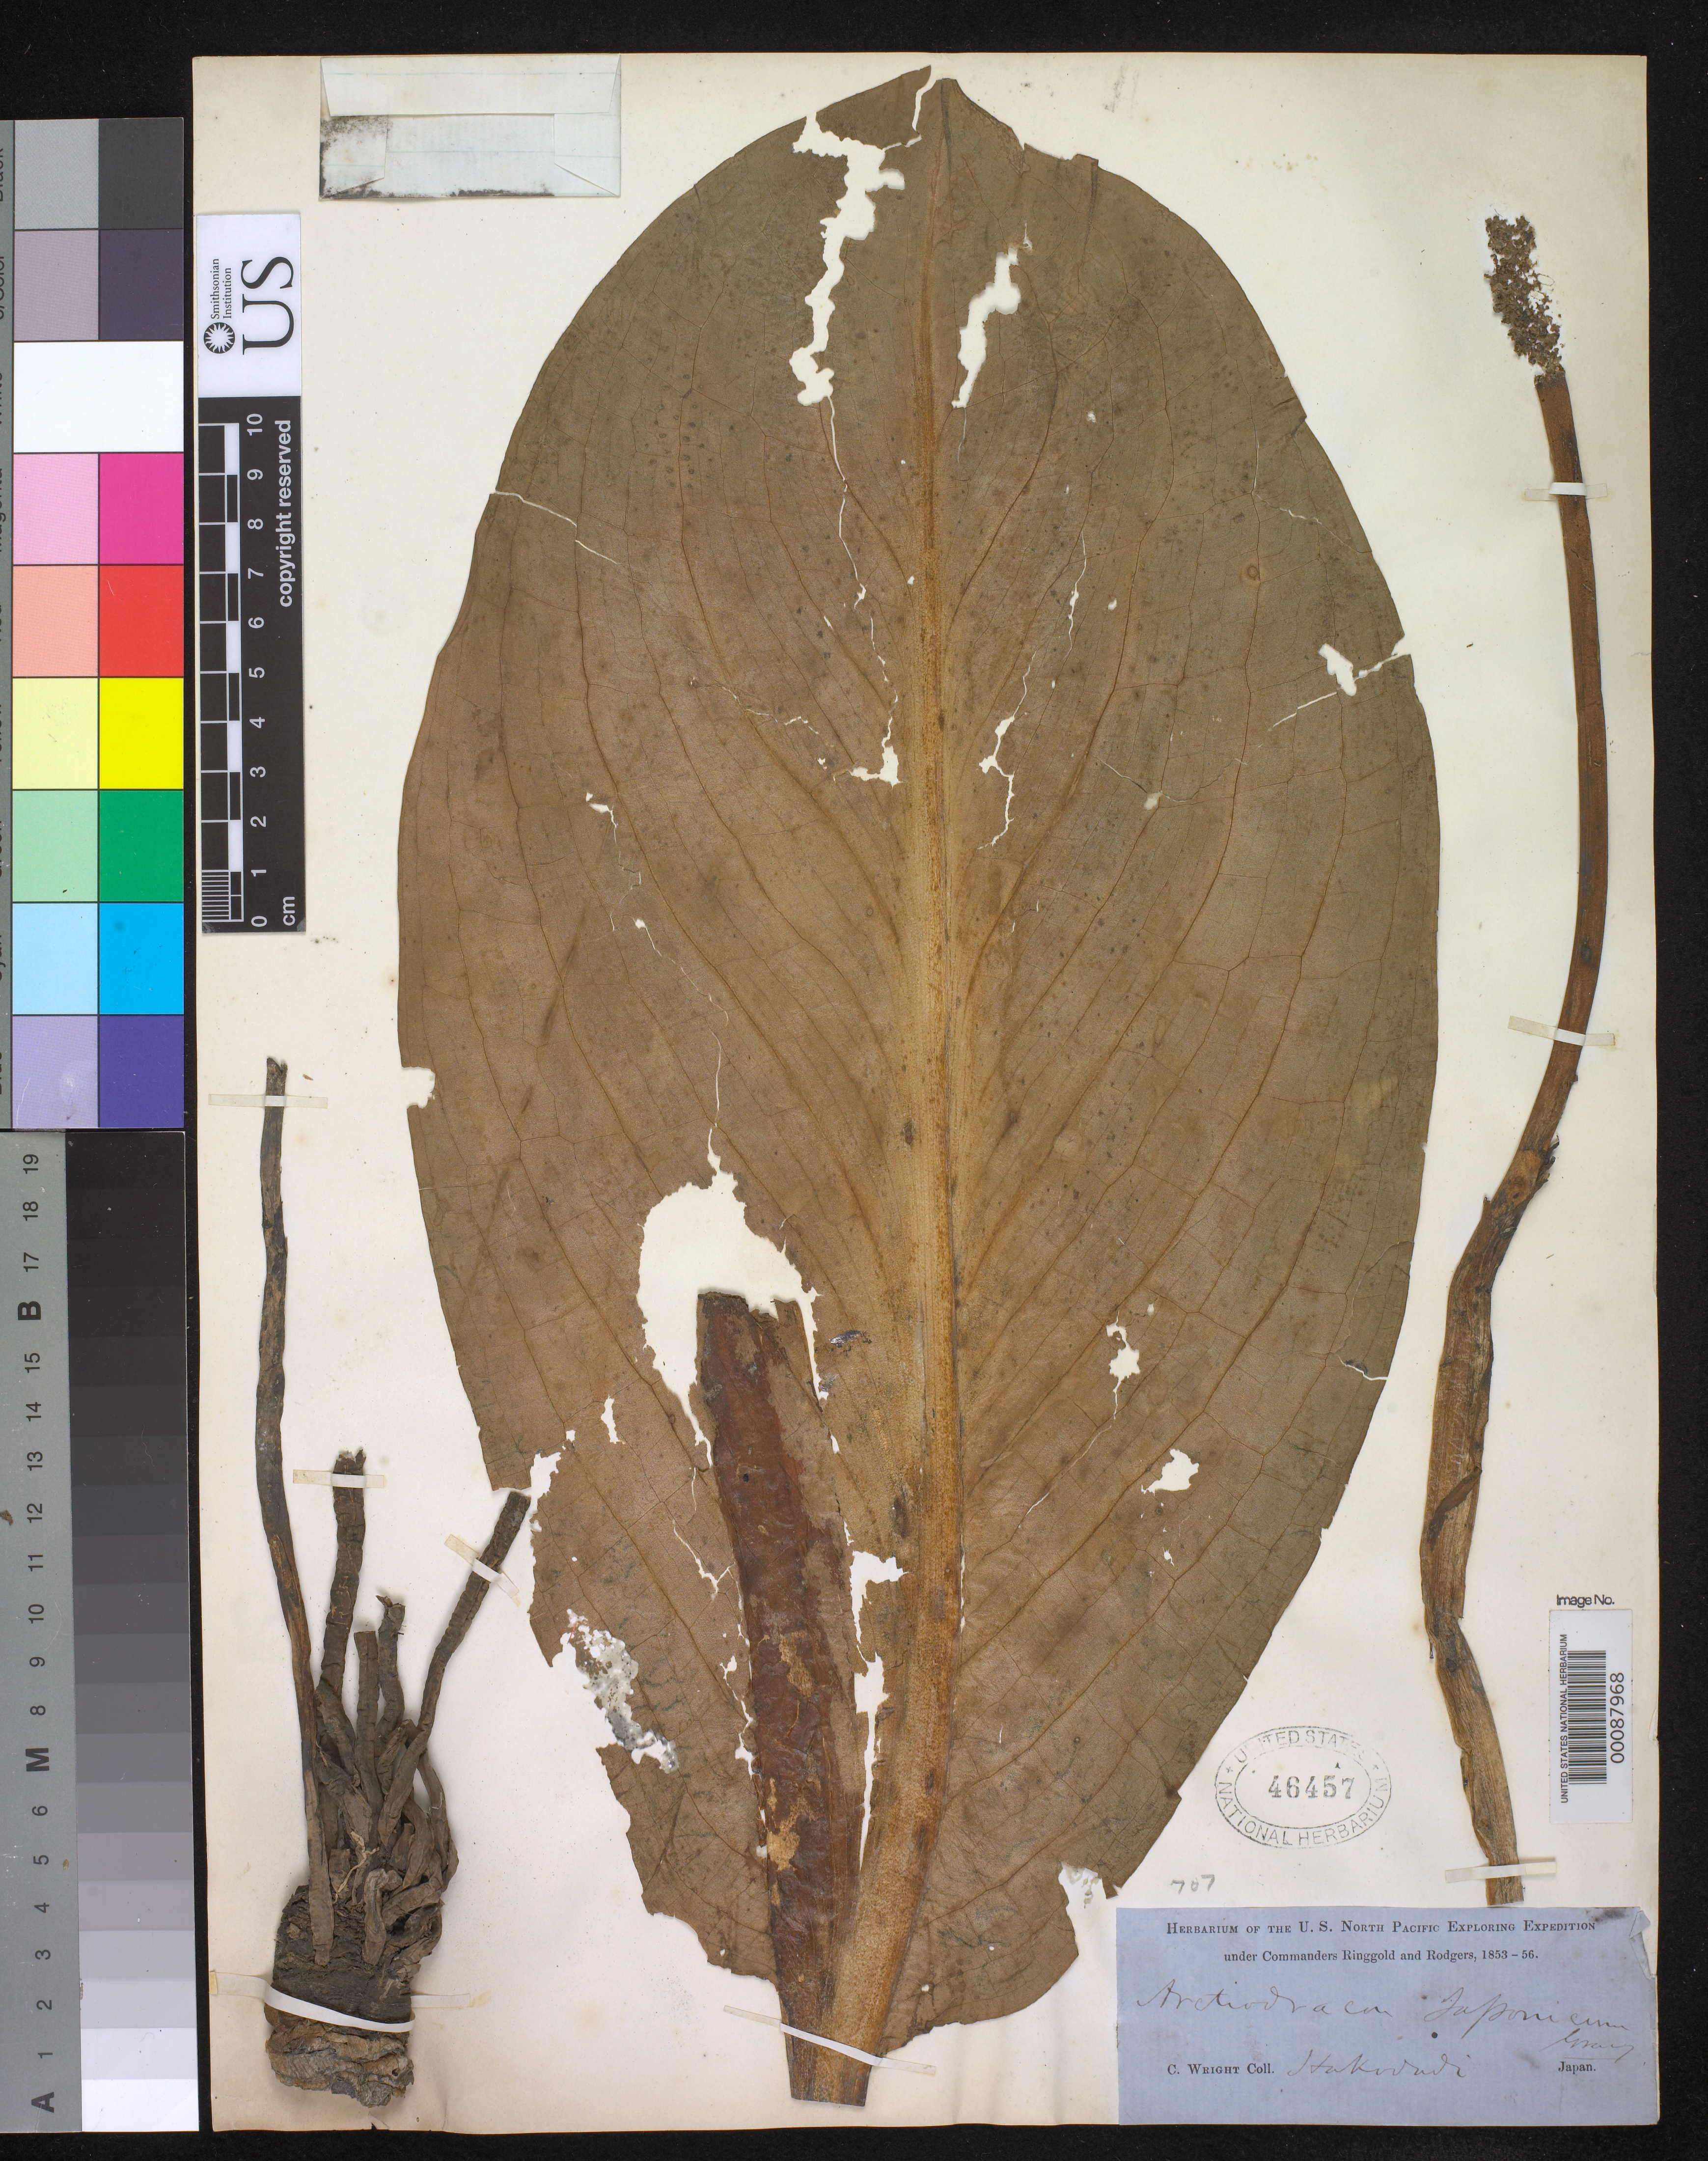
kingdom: Plantae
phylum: Tracheophyta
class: Liliopsida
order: Alismatales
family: Araceae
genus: Arctiodracon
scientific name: Arctiodracon japonicum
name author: A. Gray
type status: Isotype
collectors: C. Wright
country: Japan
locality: Hakoioi.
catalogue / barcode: US 46457